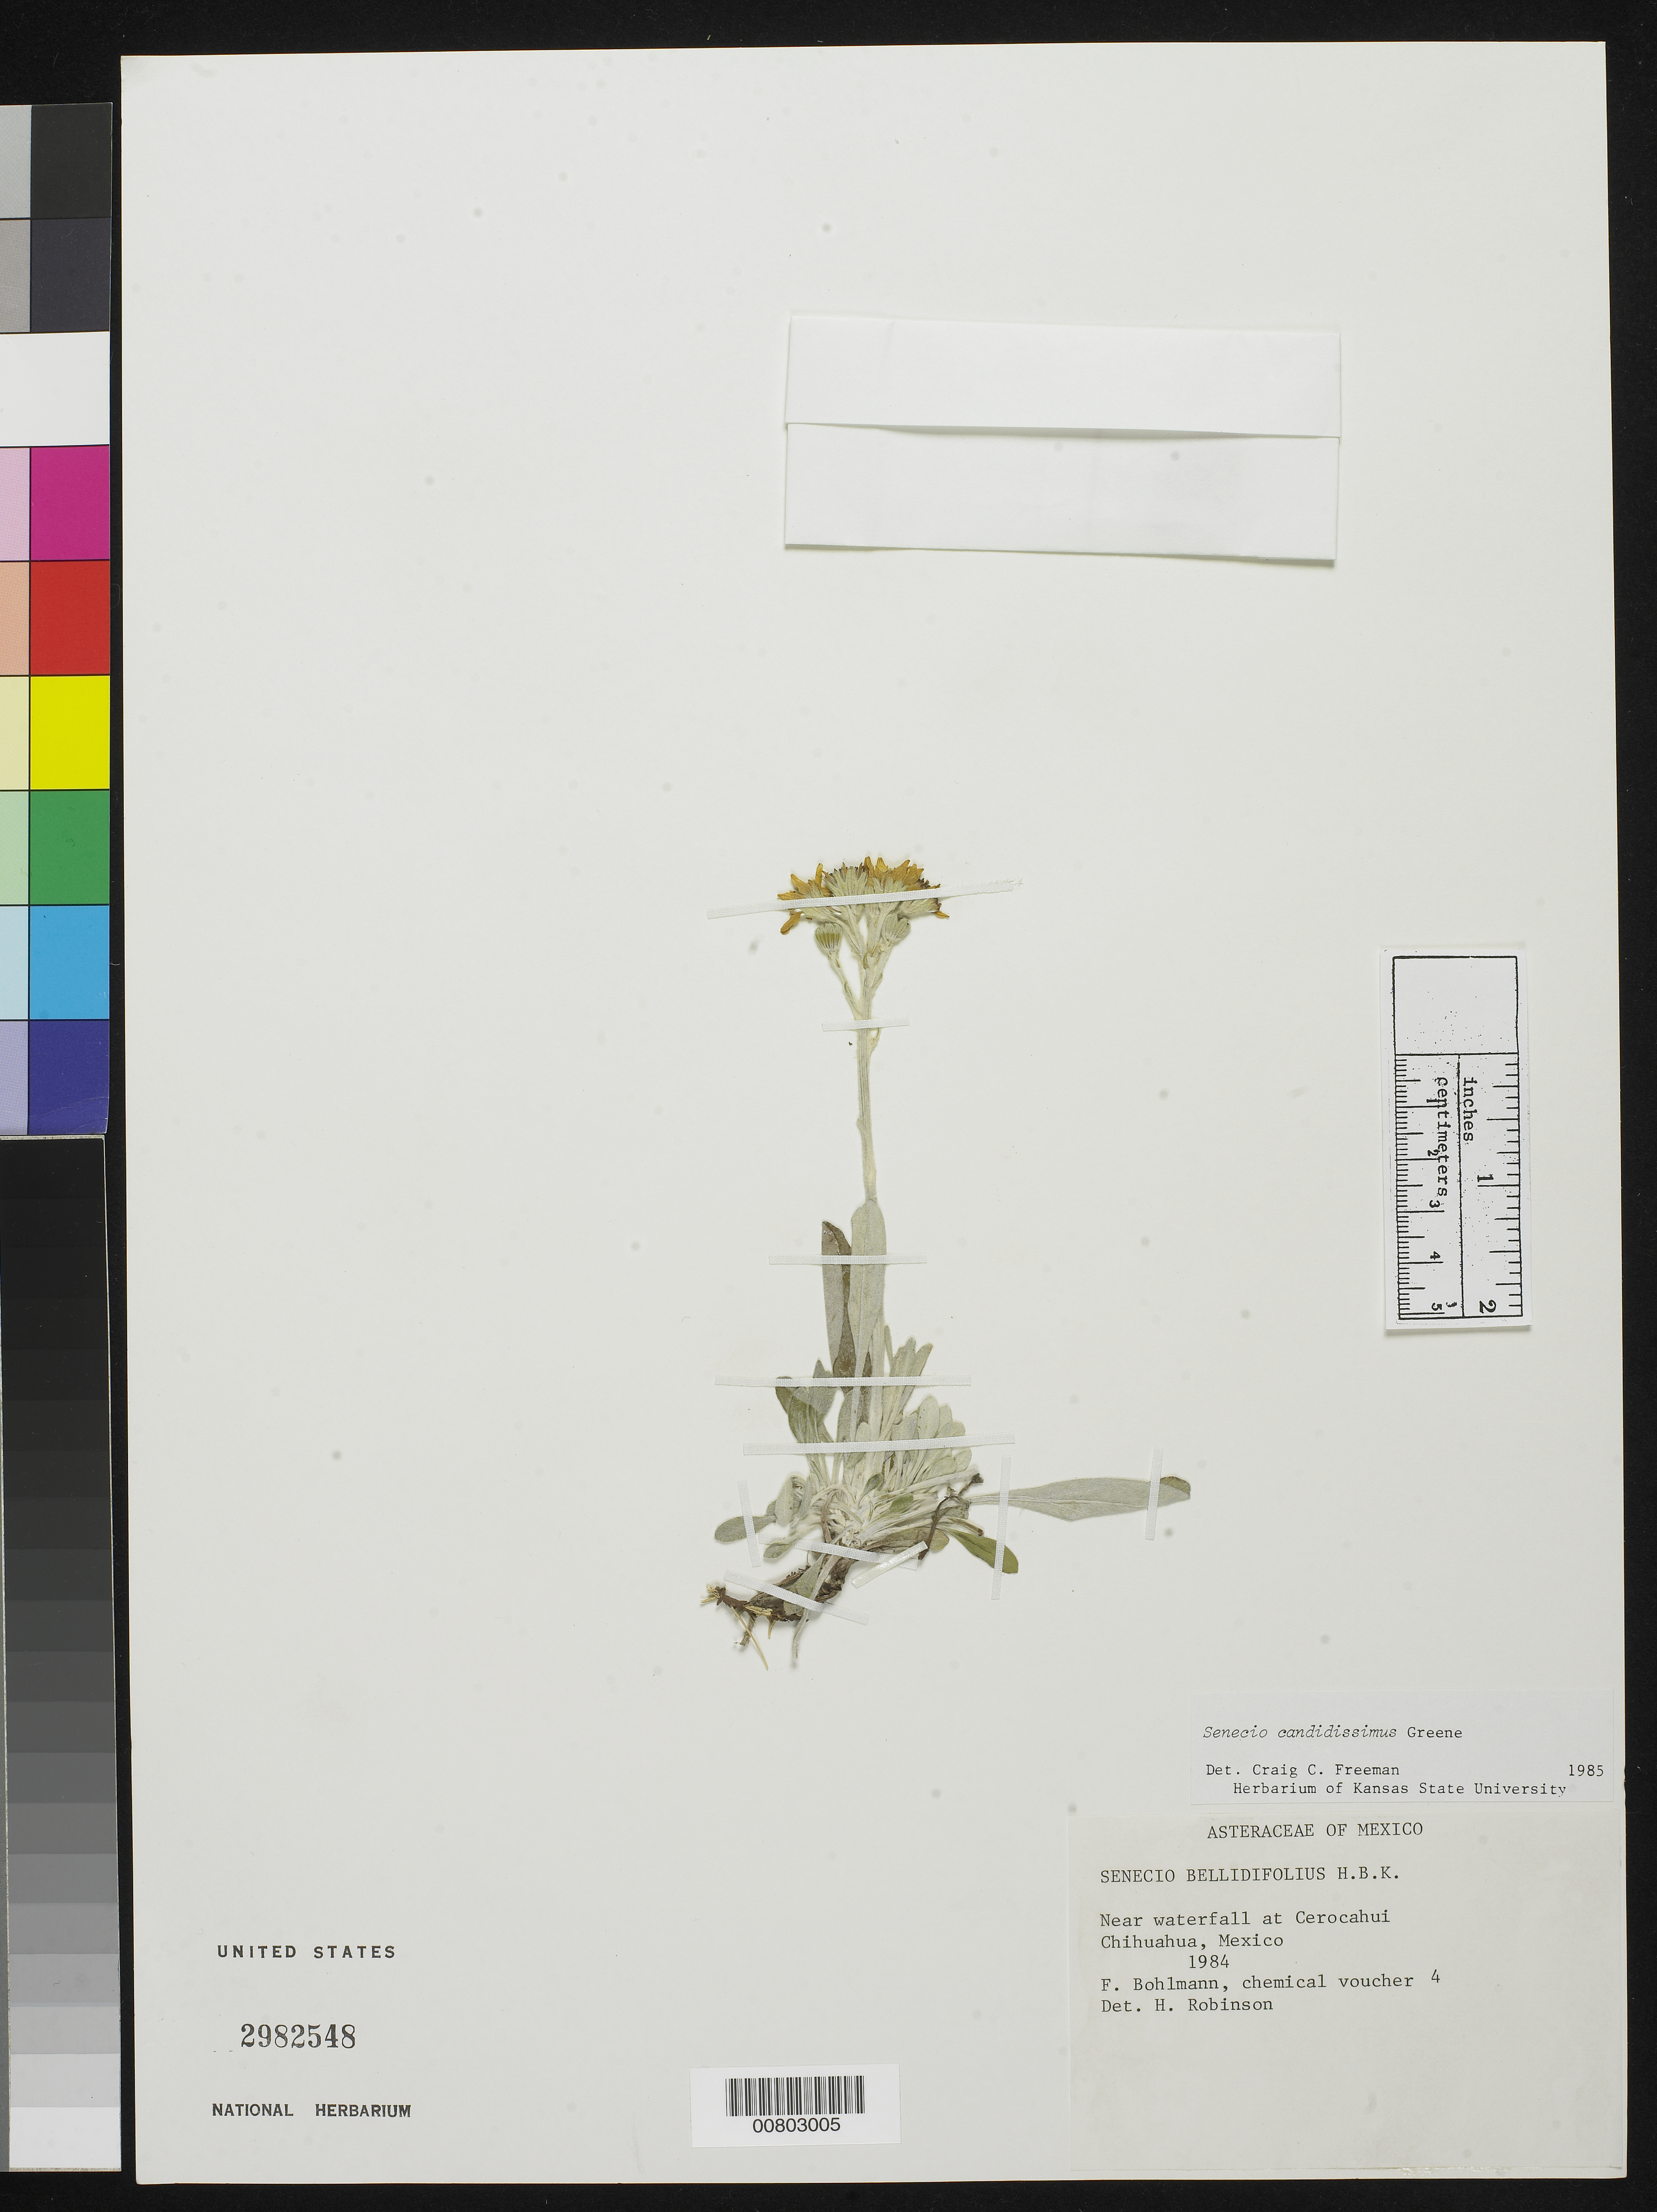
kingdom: Plantae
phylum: Tracheophyta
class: Magnoliopsida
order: Asterales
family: Asteraceae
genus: Packera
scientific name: Packera candidissima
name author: (Greene) W.A. Weber & Á. Löve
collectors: Bohlmann, F.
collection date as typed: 1984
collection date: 1984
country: Mexico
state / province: Chihuahua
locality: Near waterfall at Cerocahui, Chihuahua.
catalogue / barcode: US 2982548